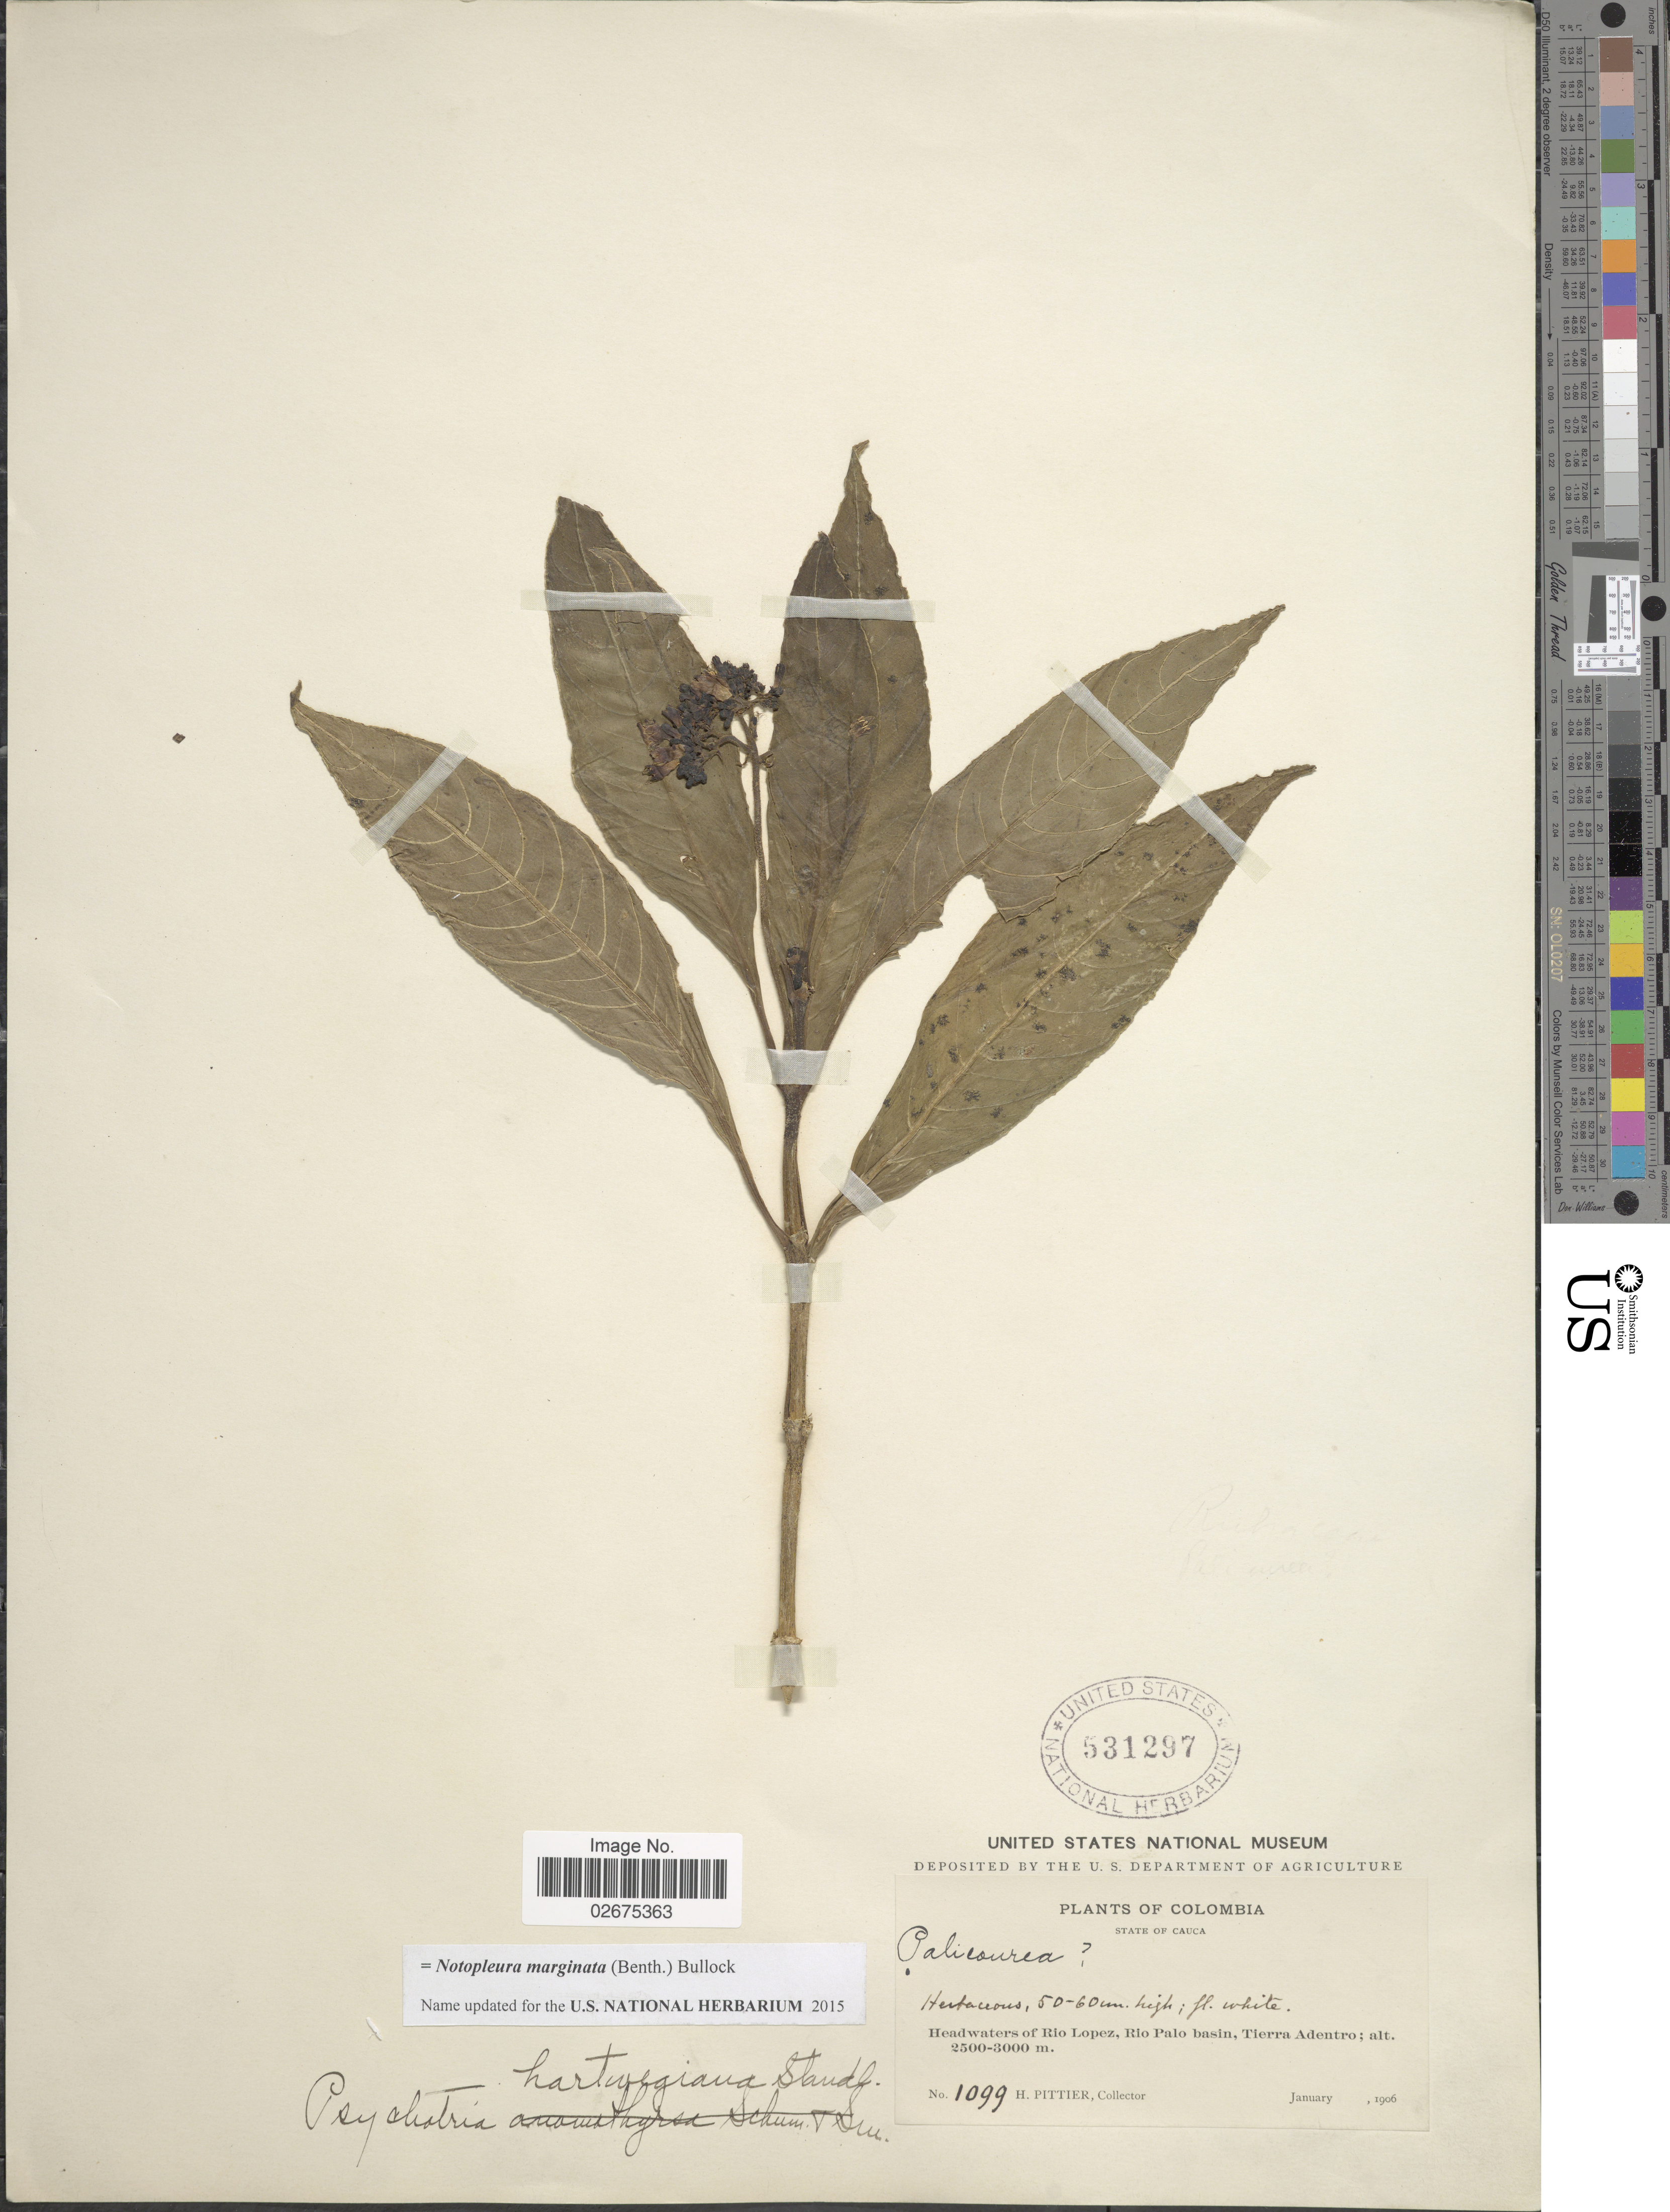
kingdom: Plantae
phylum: Tracheophyta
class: Magnoliopsida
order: Gentianales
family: Rubiaceae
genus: Notopleura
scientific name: Notopleura marginata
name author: (Benth.) Bullock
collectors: H. F. Pittier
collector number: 1099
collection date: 1906-01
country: Colombia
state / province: Cauca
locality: Headwaters of Rio Lopez, Rio Palo basin, Tierra Adentro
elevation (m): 2500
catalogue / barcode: US 531297